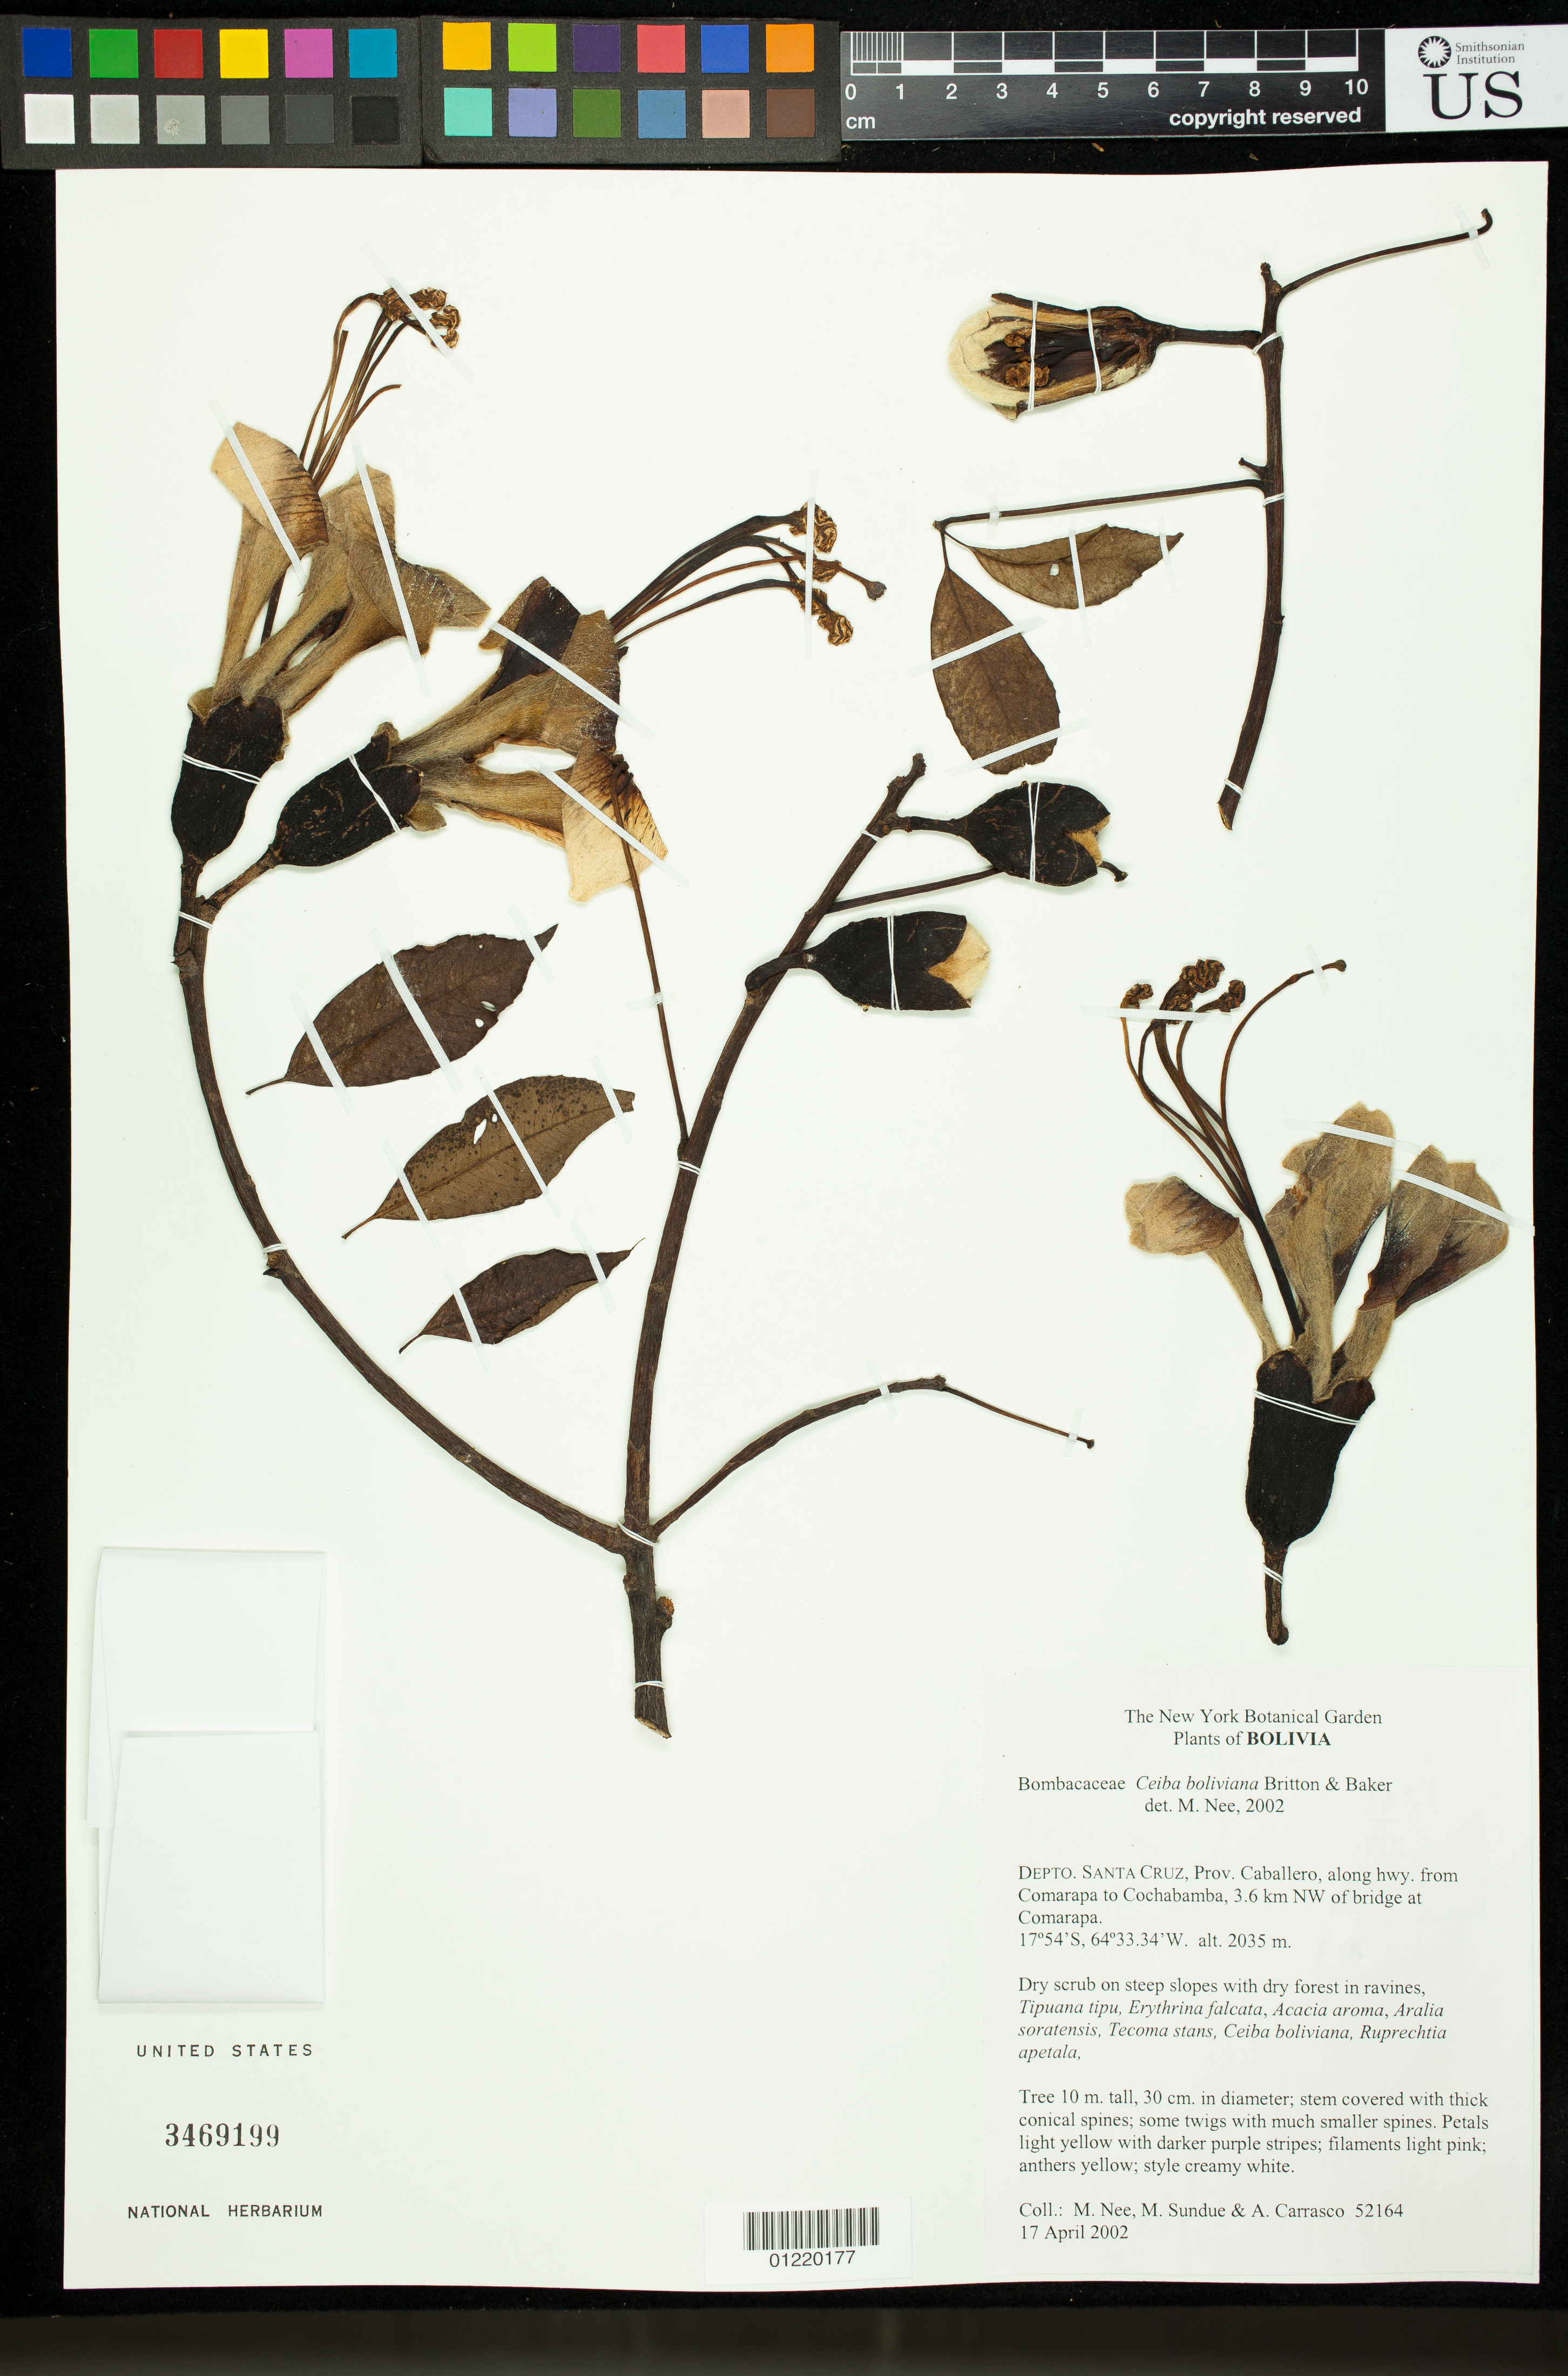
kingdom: Plantae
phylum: Tracheophyta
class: Magnoliopsida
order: Malvales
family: Malvaceae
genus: Ceiba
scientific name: Ceiba boliviana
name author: Britten & Baker f.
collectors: M. Nee, M. Sundue & A. Carrasco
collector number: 52164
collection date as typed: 4/17/2002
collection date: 2002-04-17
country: Bolivia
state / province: Santa Cruz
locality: Prov. Caballero, along hwy from Comarapa to Cochabamba, 3.6 km NW of bridge at Comarapa.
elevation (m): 2035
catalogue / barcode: US 3469199